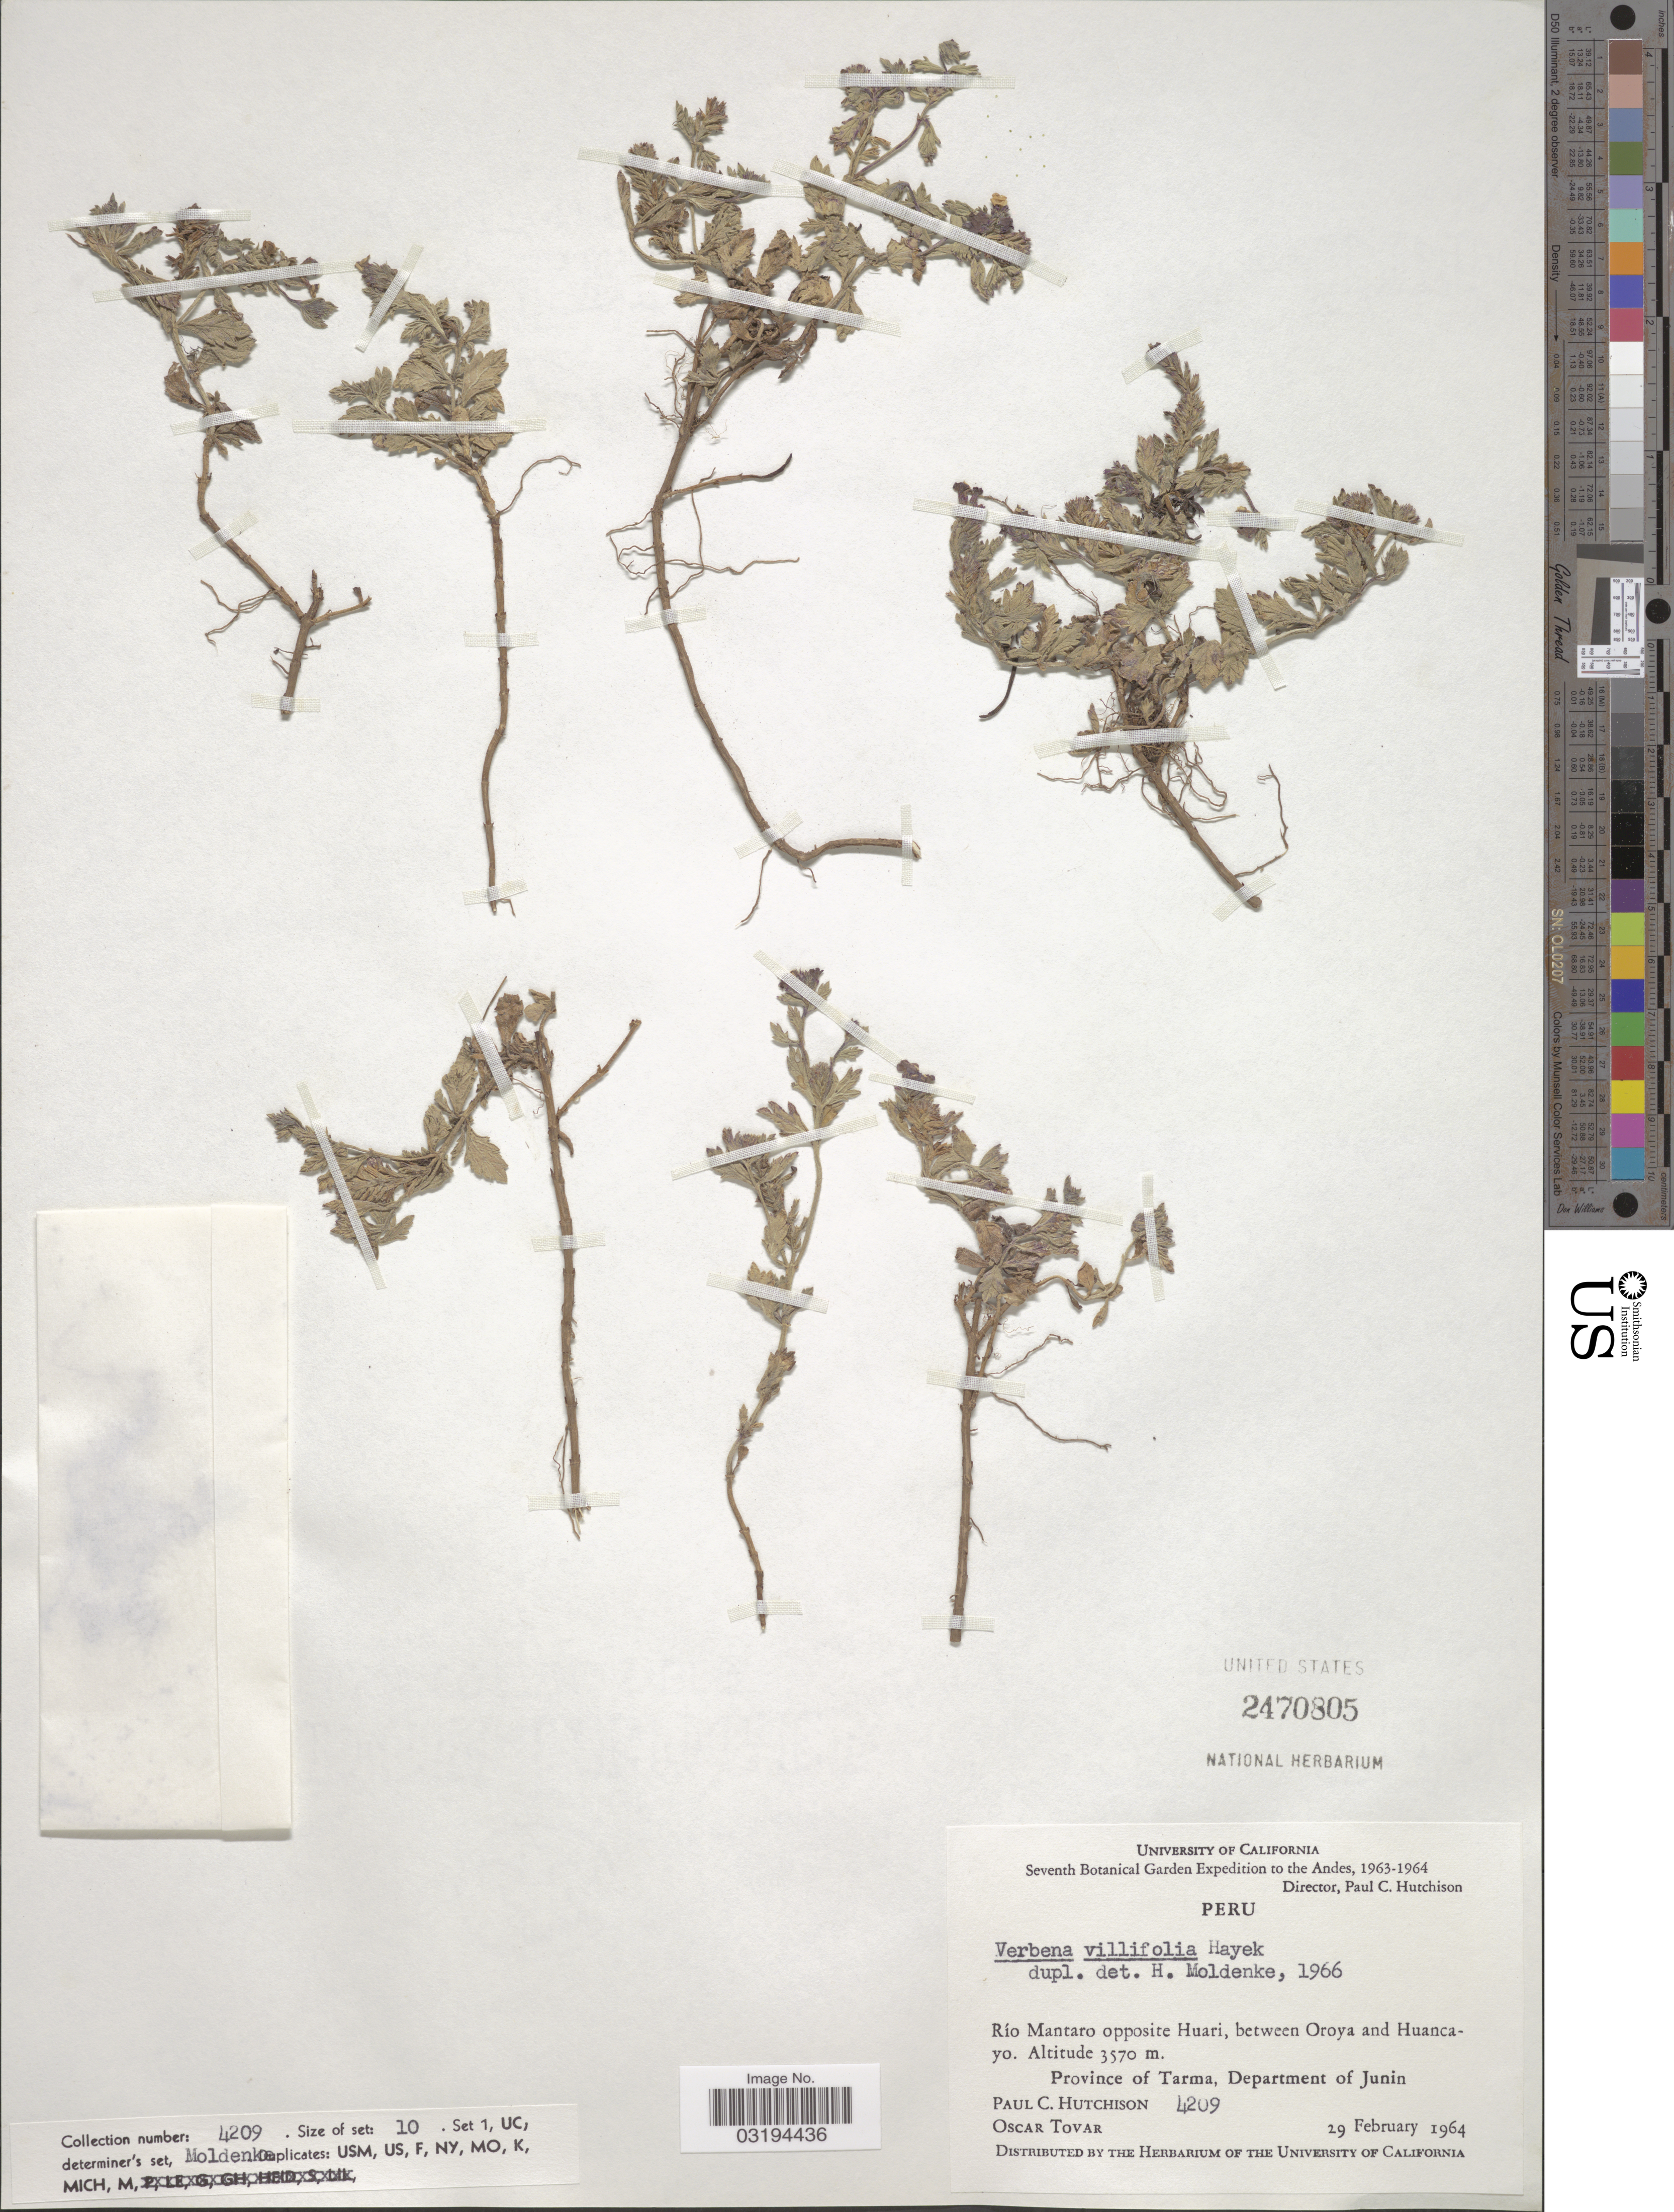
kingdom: Plantae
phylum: Tracheophyta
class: Magnoliopsida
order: Lamiales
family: Verbenaceae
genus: Verbena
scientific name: Verbena villifolia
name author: Hayek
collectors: P. C. Hutchison & Ó. Tovar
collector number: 4209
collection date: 1964-02-29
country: Peru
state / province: Junín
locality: The Andes, Río Mantaro opposite Huari, between Oroya and Huancayo, Province of Tarma, Department of Junin.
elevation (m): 3570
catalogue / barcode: US 2470805